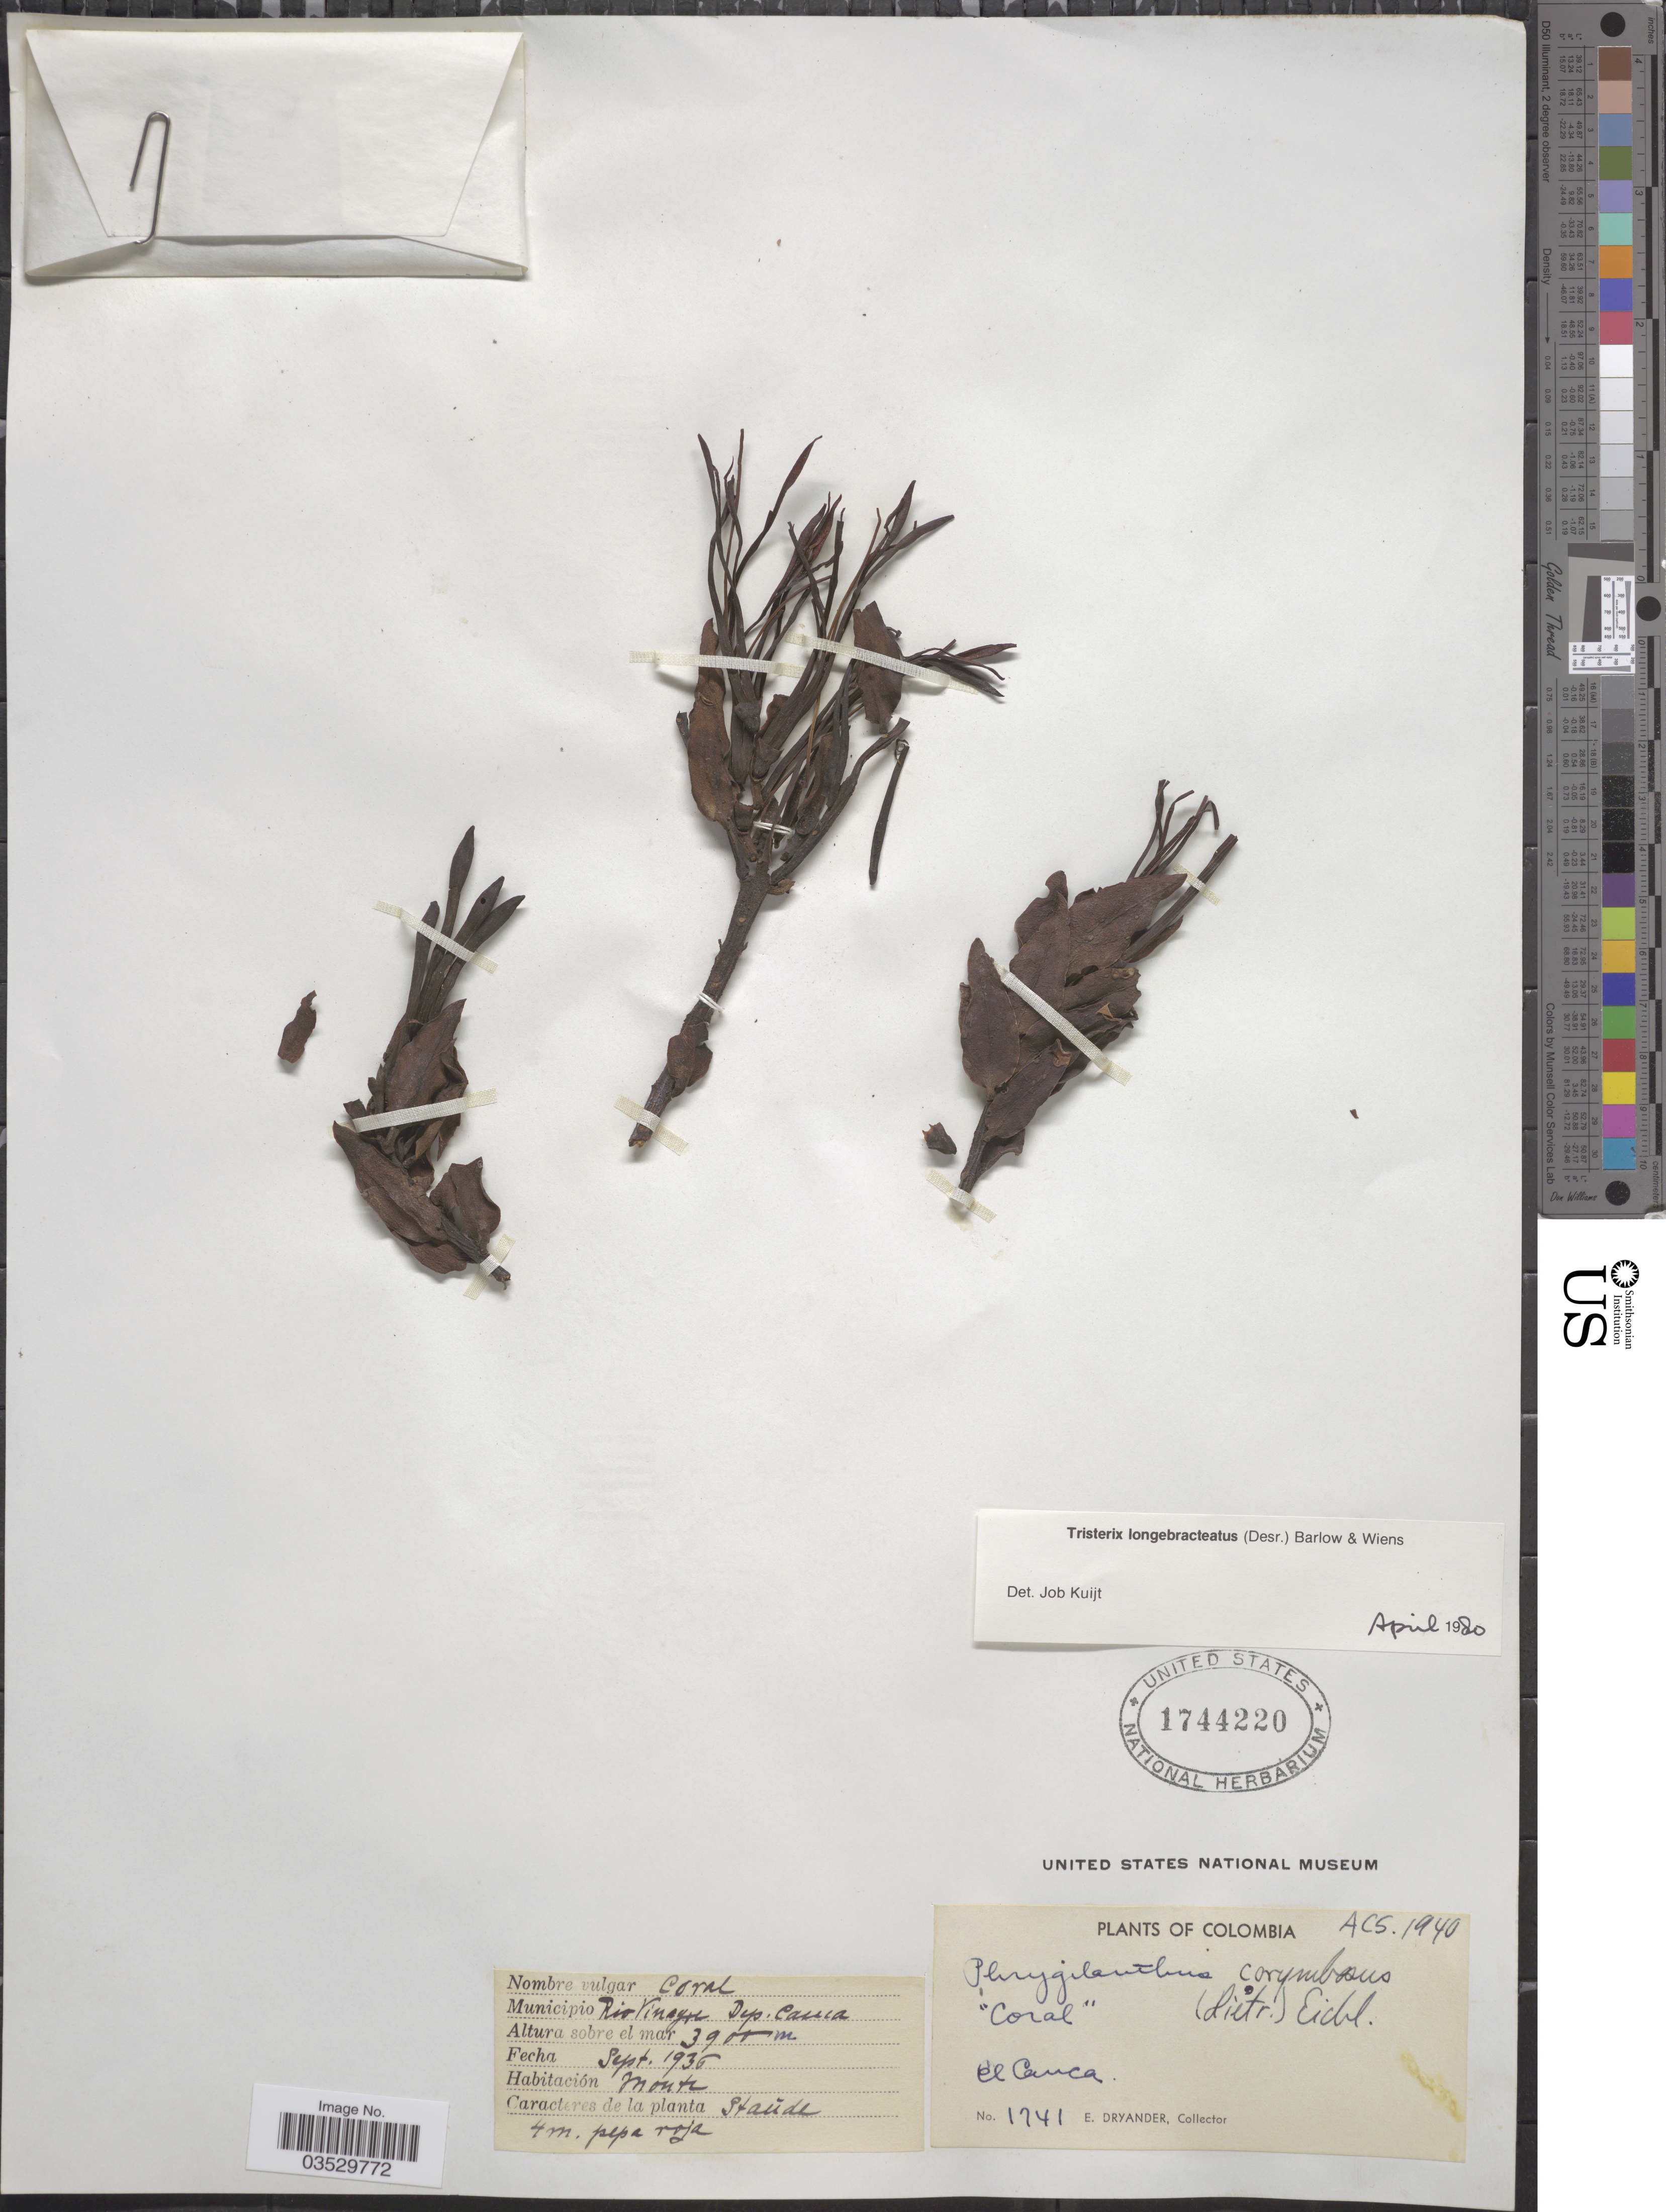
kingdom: Plantae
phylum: Tracheophyta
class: Magnoliopsida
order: Santalales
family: Loranthaceae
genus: Tristerix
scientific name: Tristerix longebracteatus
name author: (Desr.) Bart. & Wiens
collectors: E. Dryander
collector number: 1741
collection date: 1936-09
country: Colombia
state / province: Cauca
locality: Municipio Rio Vinagre Dep. Cauca. El Cauca.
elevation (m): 3900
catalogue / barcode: US 1744220